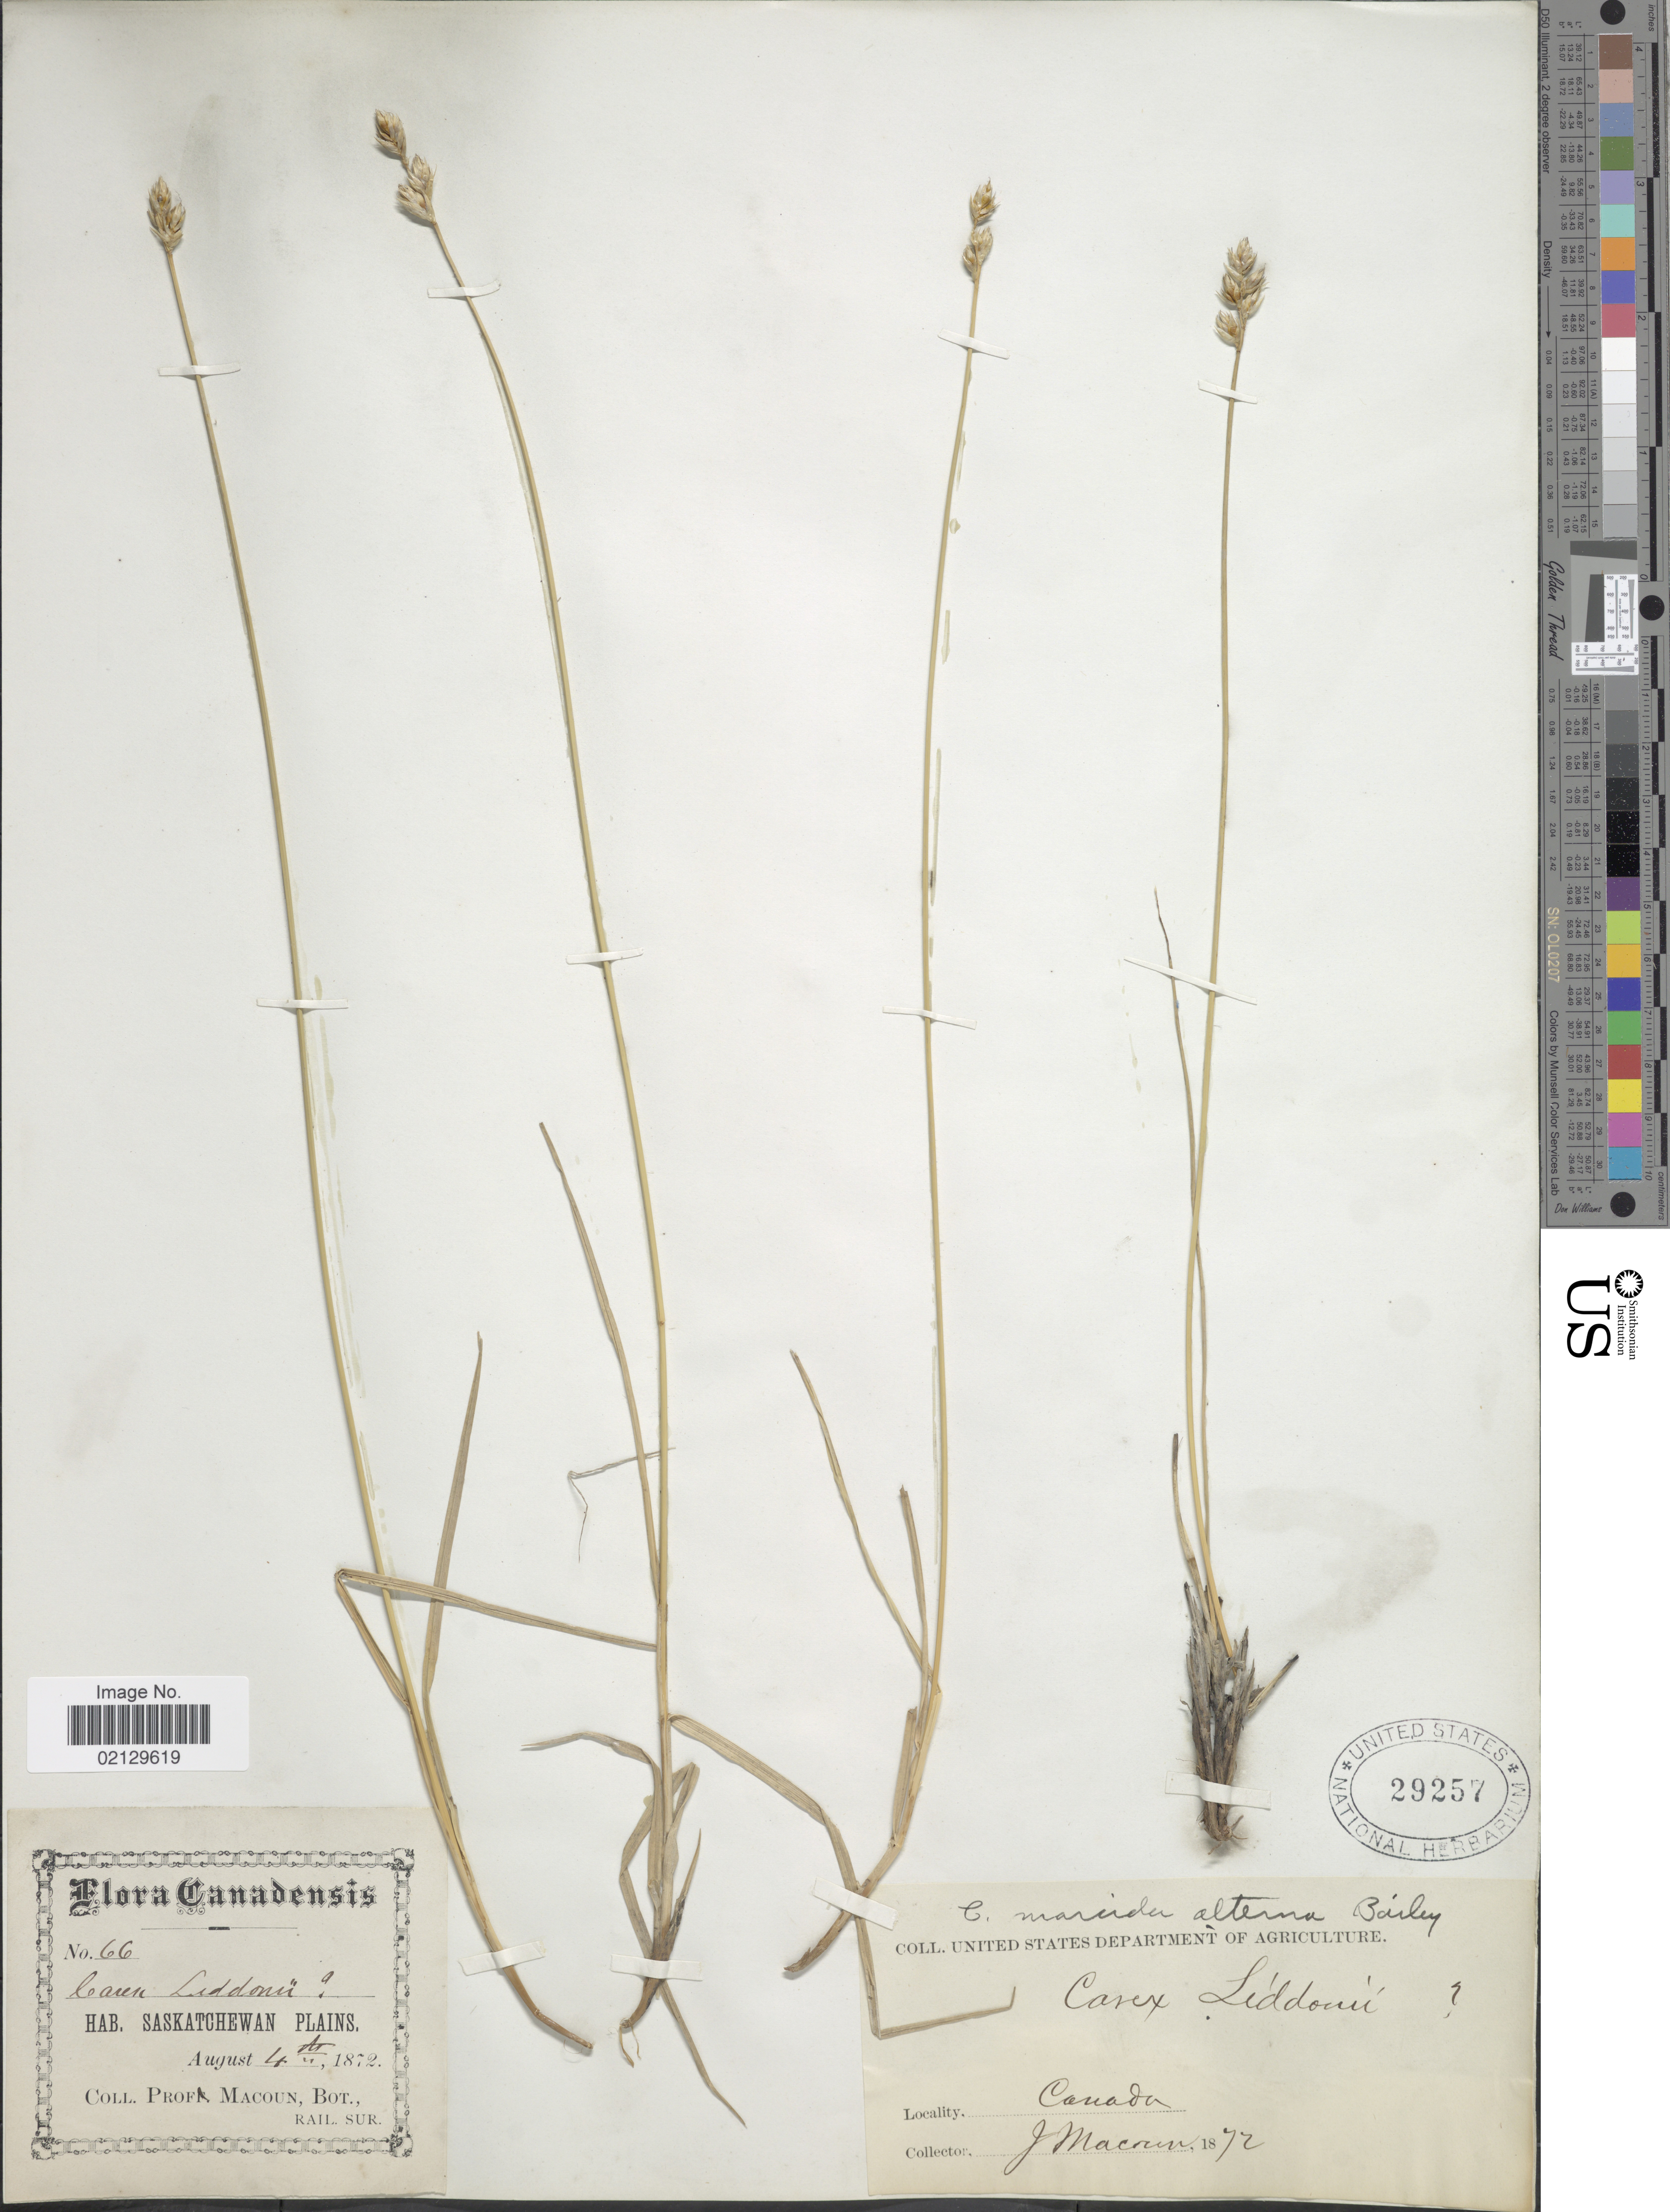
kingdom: Plantae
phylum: Tracheophyta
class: Liliopsida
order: Poales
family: Cyperaceae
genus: Carex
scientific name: Carex praegracilis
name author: W. Boott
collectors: J. Macoun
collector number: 66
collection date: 1872-08-04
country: Canada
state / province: Saskatchewan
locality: Canada. Sakatchewan Plains.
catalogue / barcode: US 29257